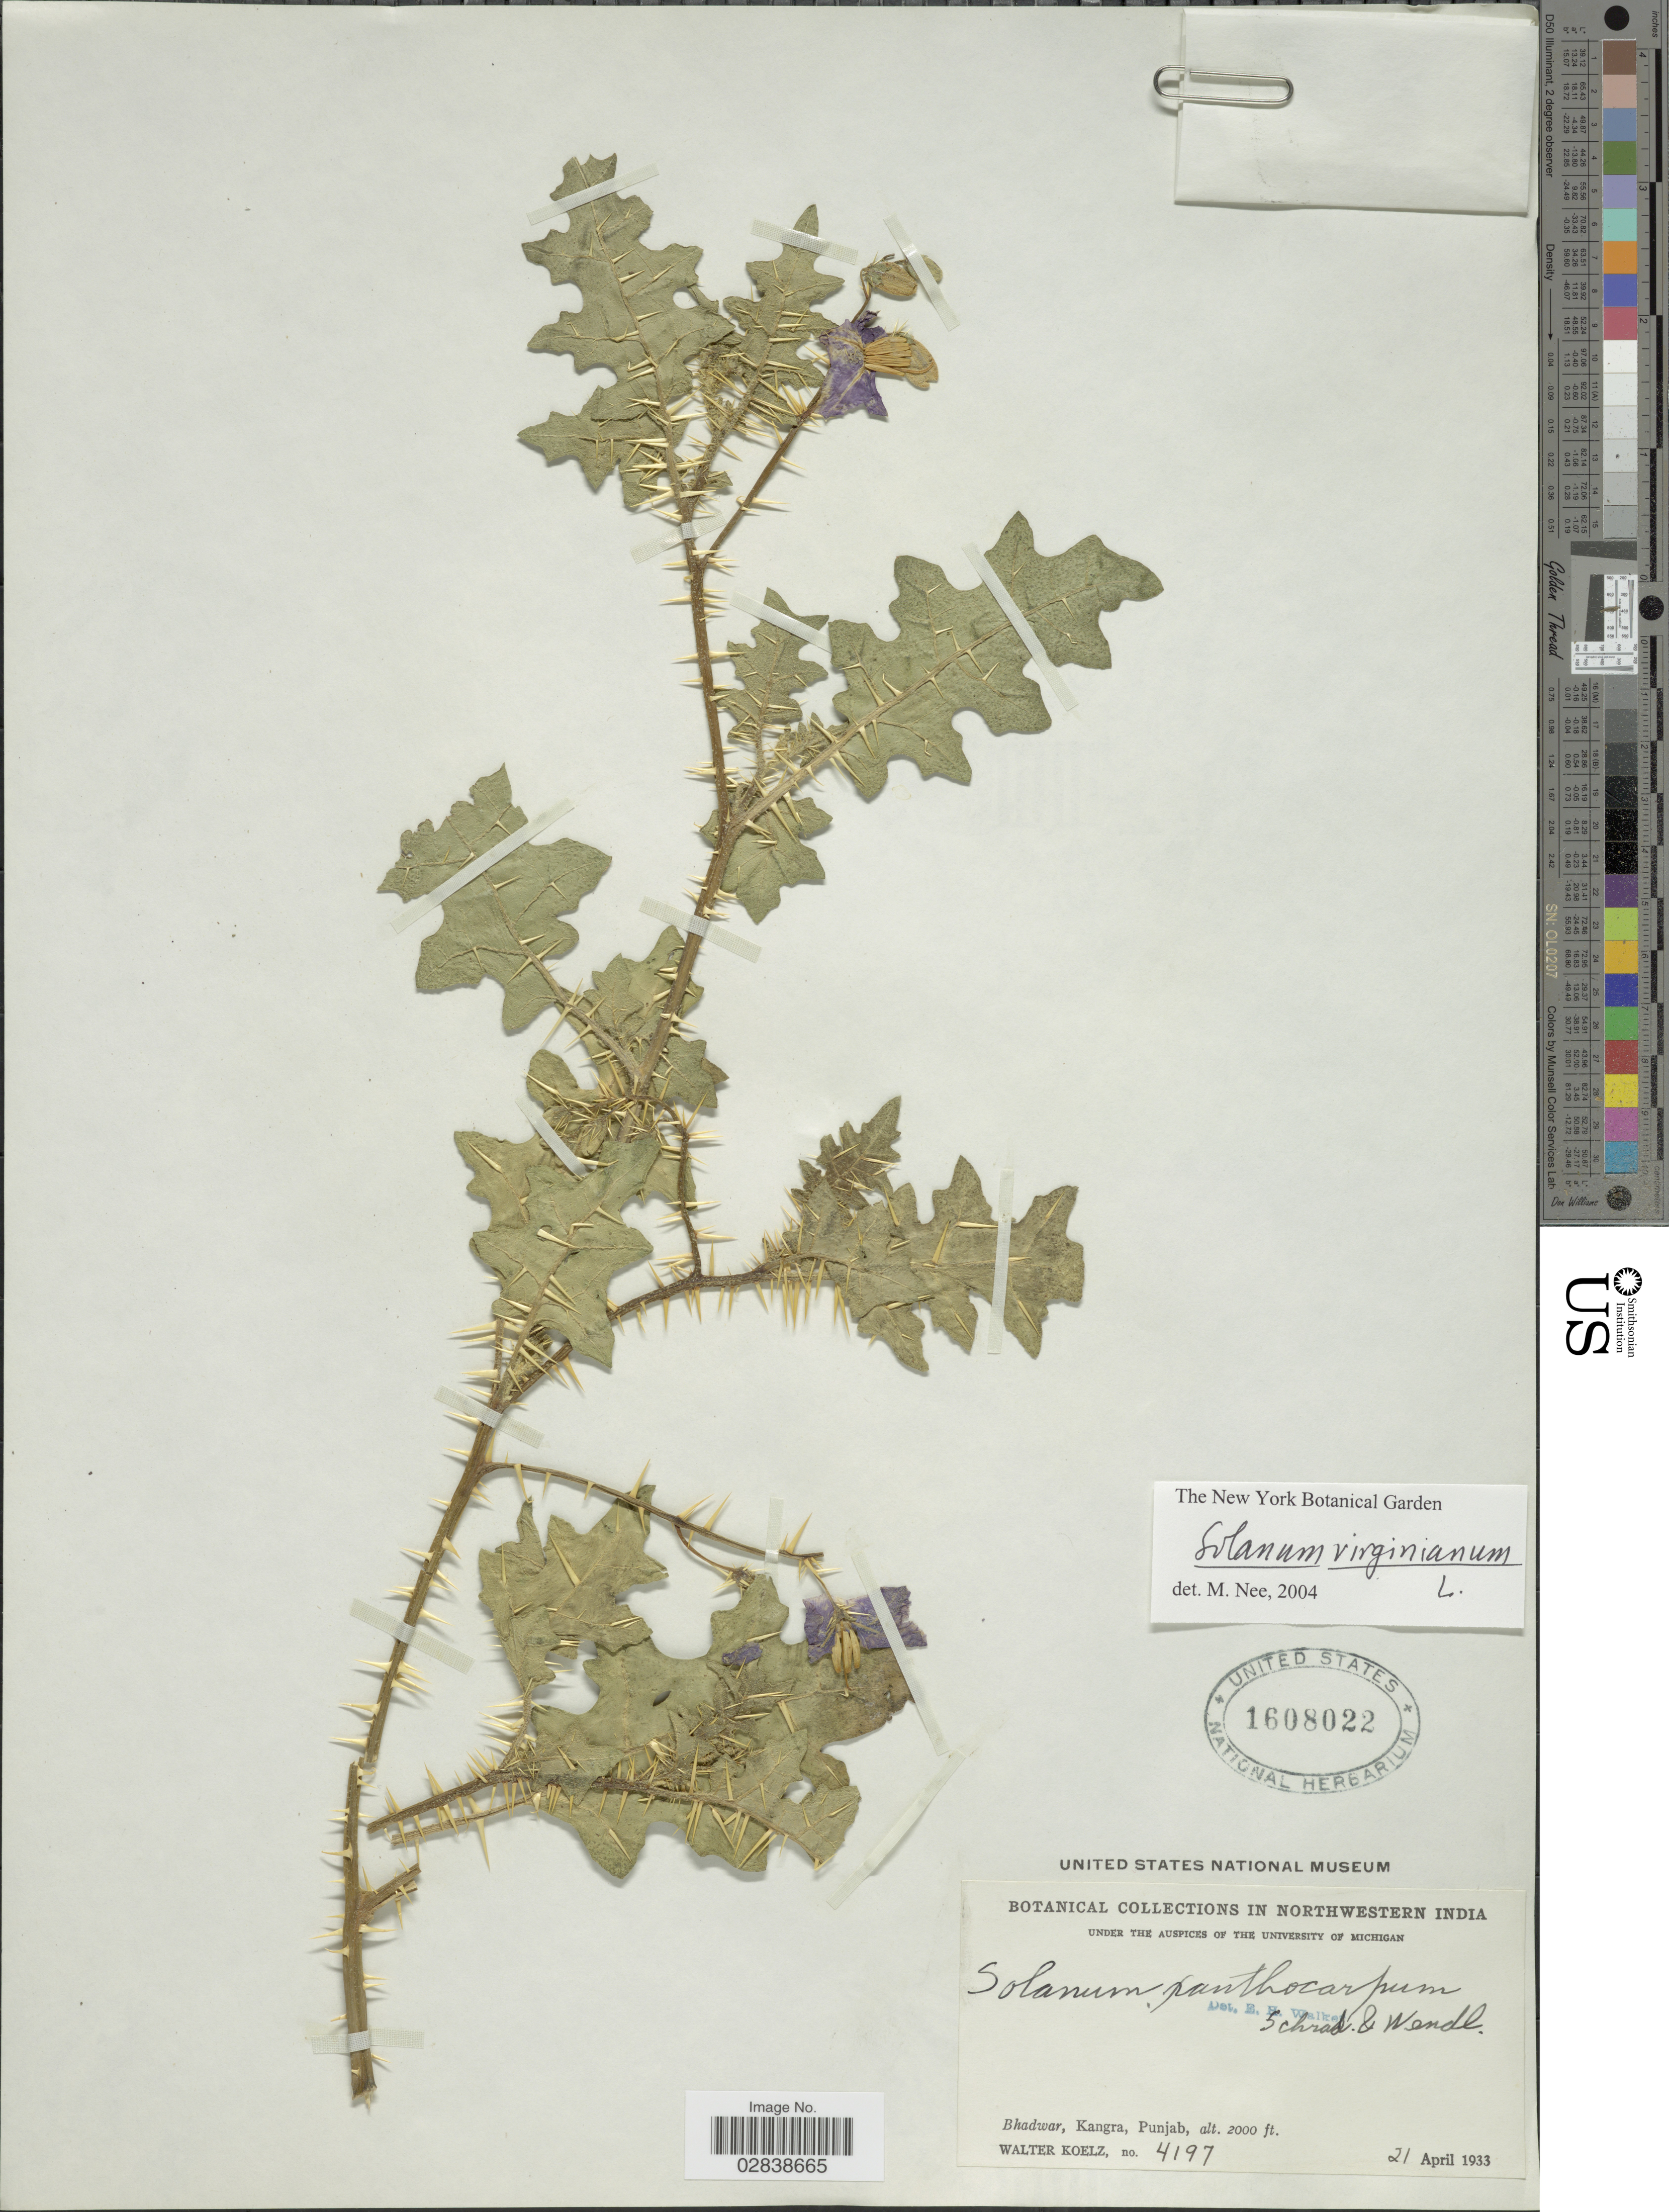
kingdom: Plantae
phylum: Tracheophyta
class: Magnoliopsida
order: Solanales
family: Solanaceae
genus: Solanum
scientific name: Solanum virginianum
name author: L.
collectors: W. N. Koelz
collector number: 4197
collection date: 1933-04-21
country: India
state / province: Punjab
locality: Northwestern India. Bhadwar, Kangra.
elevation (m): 610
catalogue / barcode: US 1608022